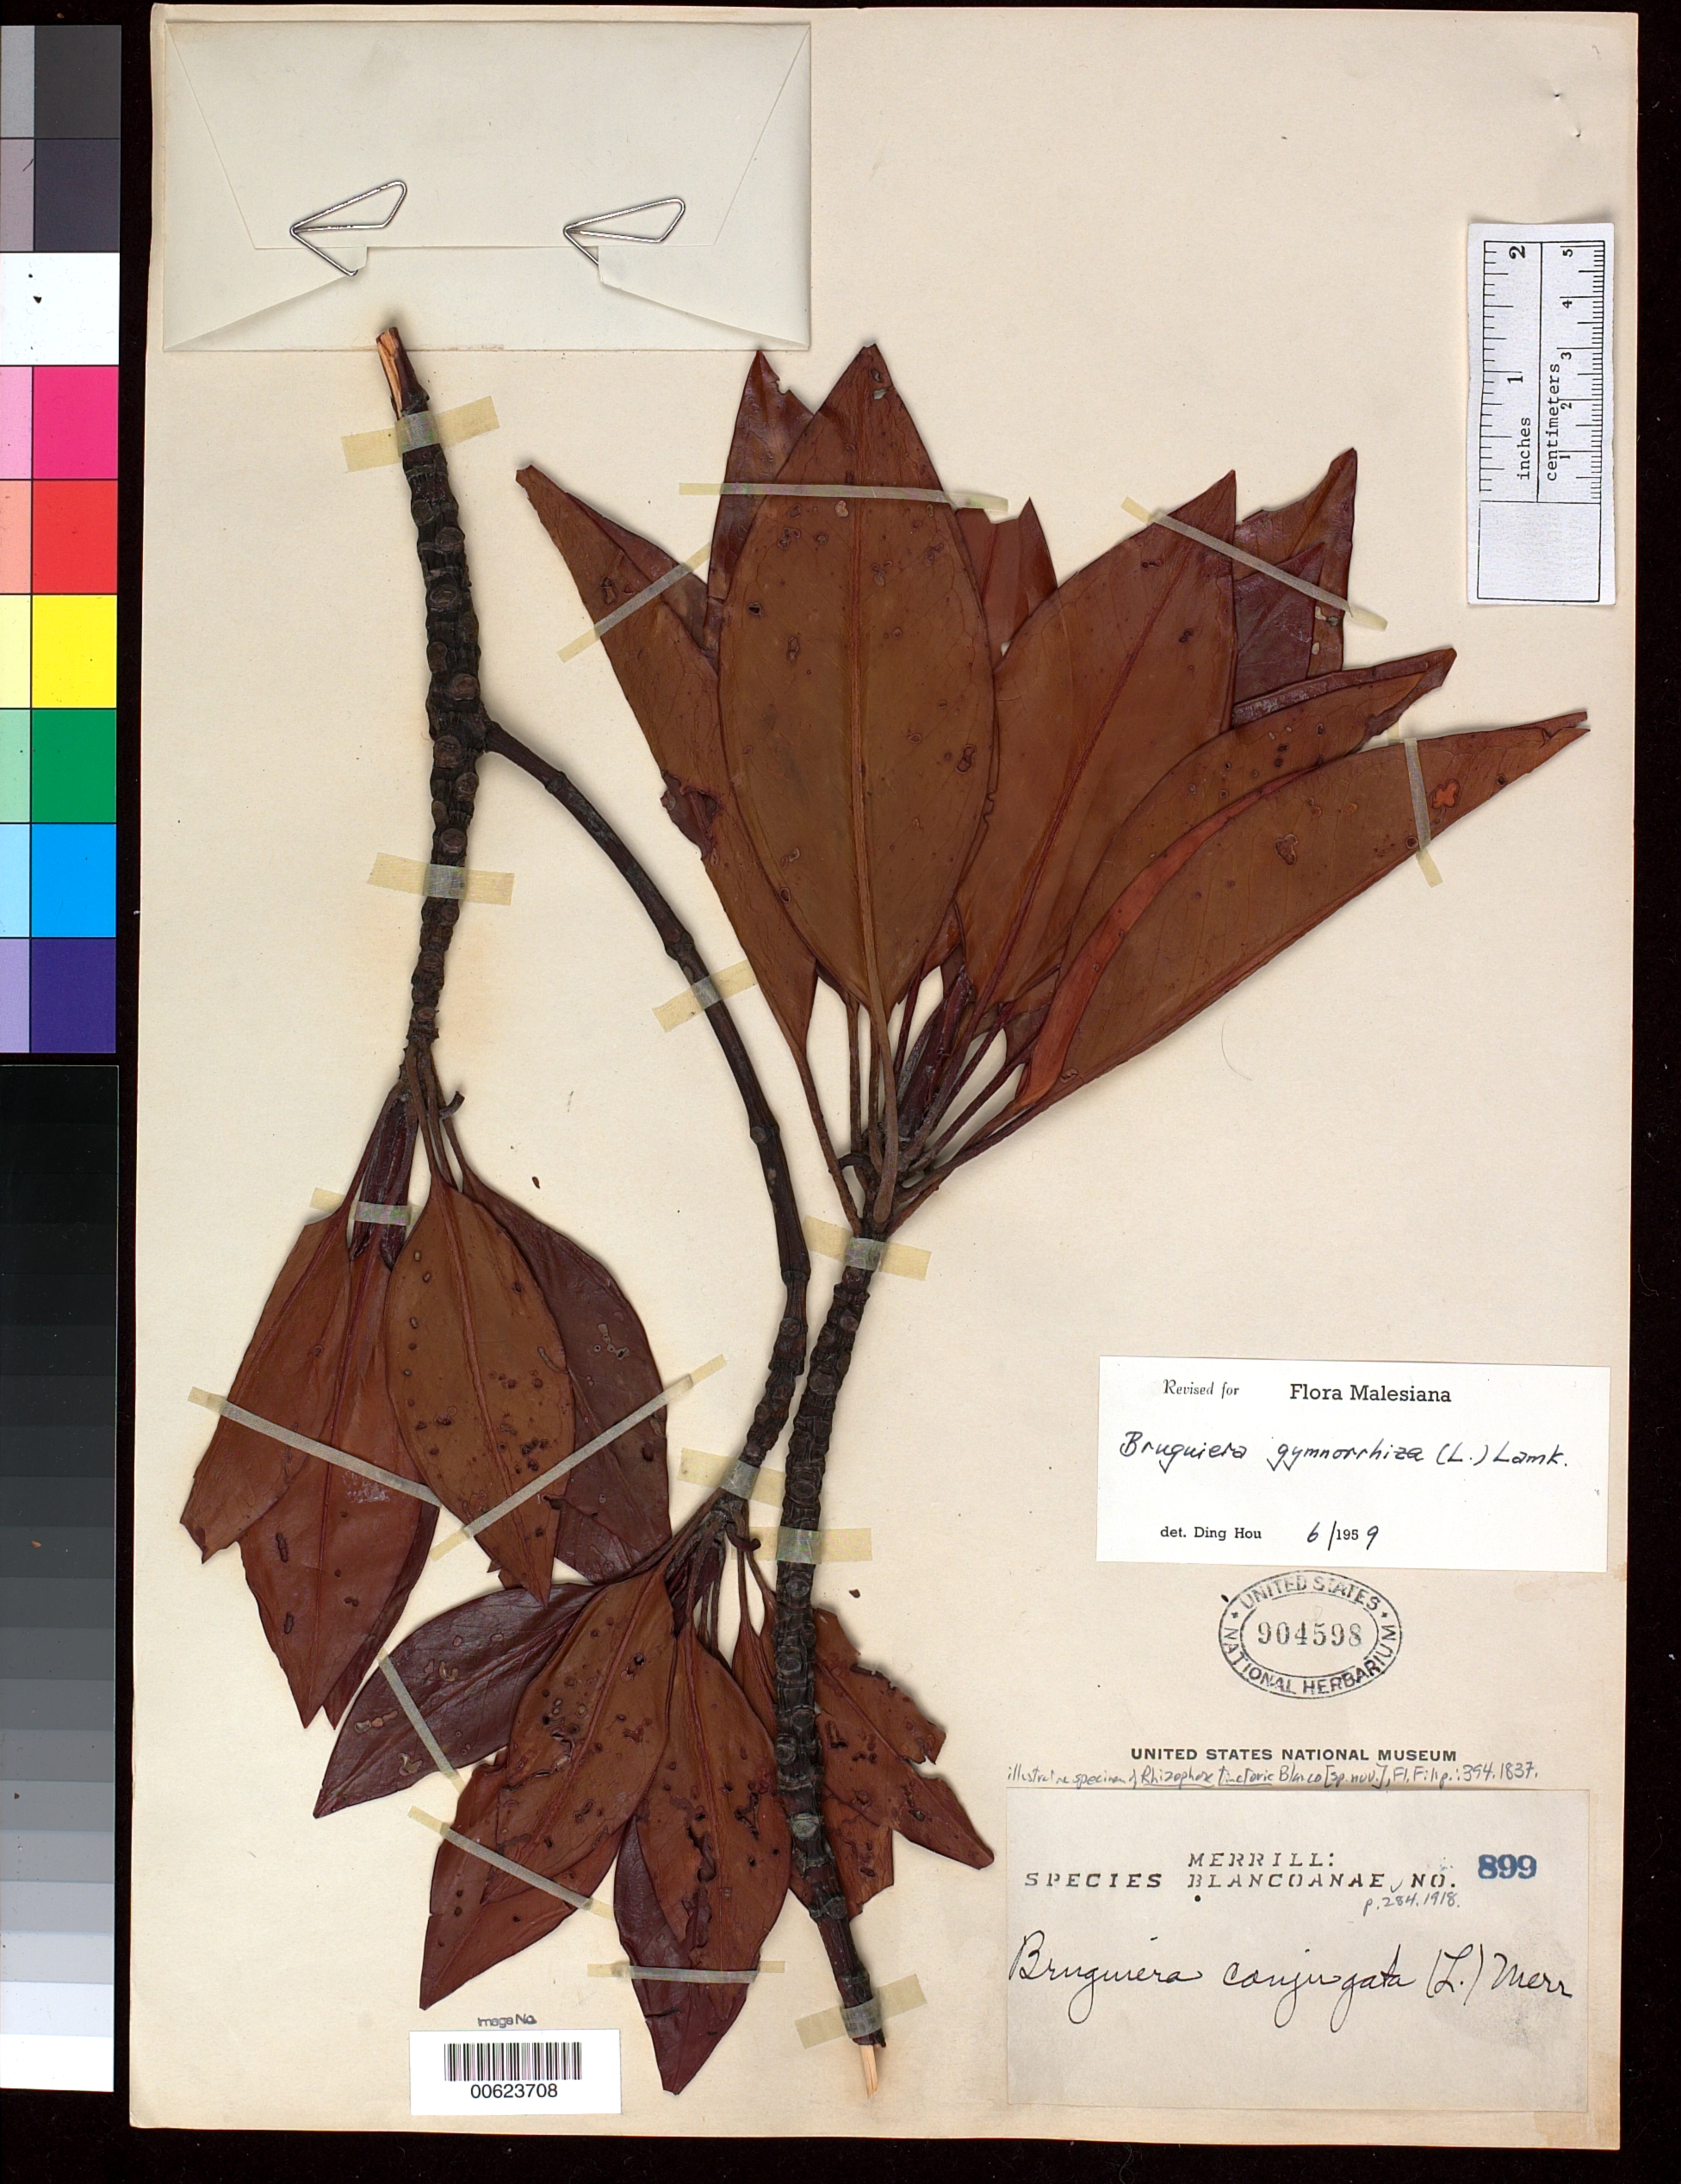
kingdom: Plantae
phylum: Tracheophyta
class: Magnoliopsida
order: Malpighiales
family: Rhizophoraceae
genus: Rhizophora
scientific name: Rhizophora tinctoria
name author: Blanco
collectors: E. D. Merrill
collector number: Sp. Blancoan. 0899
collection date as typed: Mar 1915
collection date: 1915-03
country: Philippines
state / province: Central Luzon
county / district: Bataan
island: Luzon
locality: Lamao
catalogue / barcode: US 904598